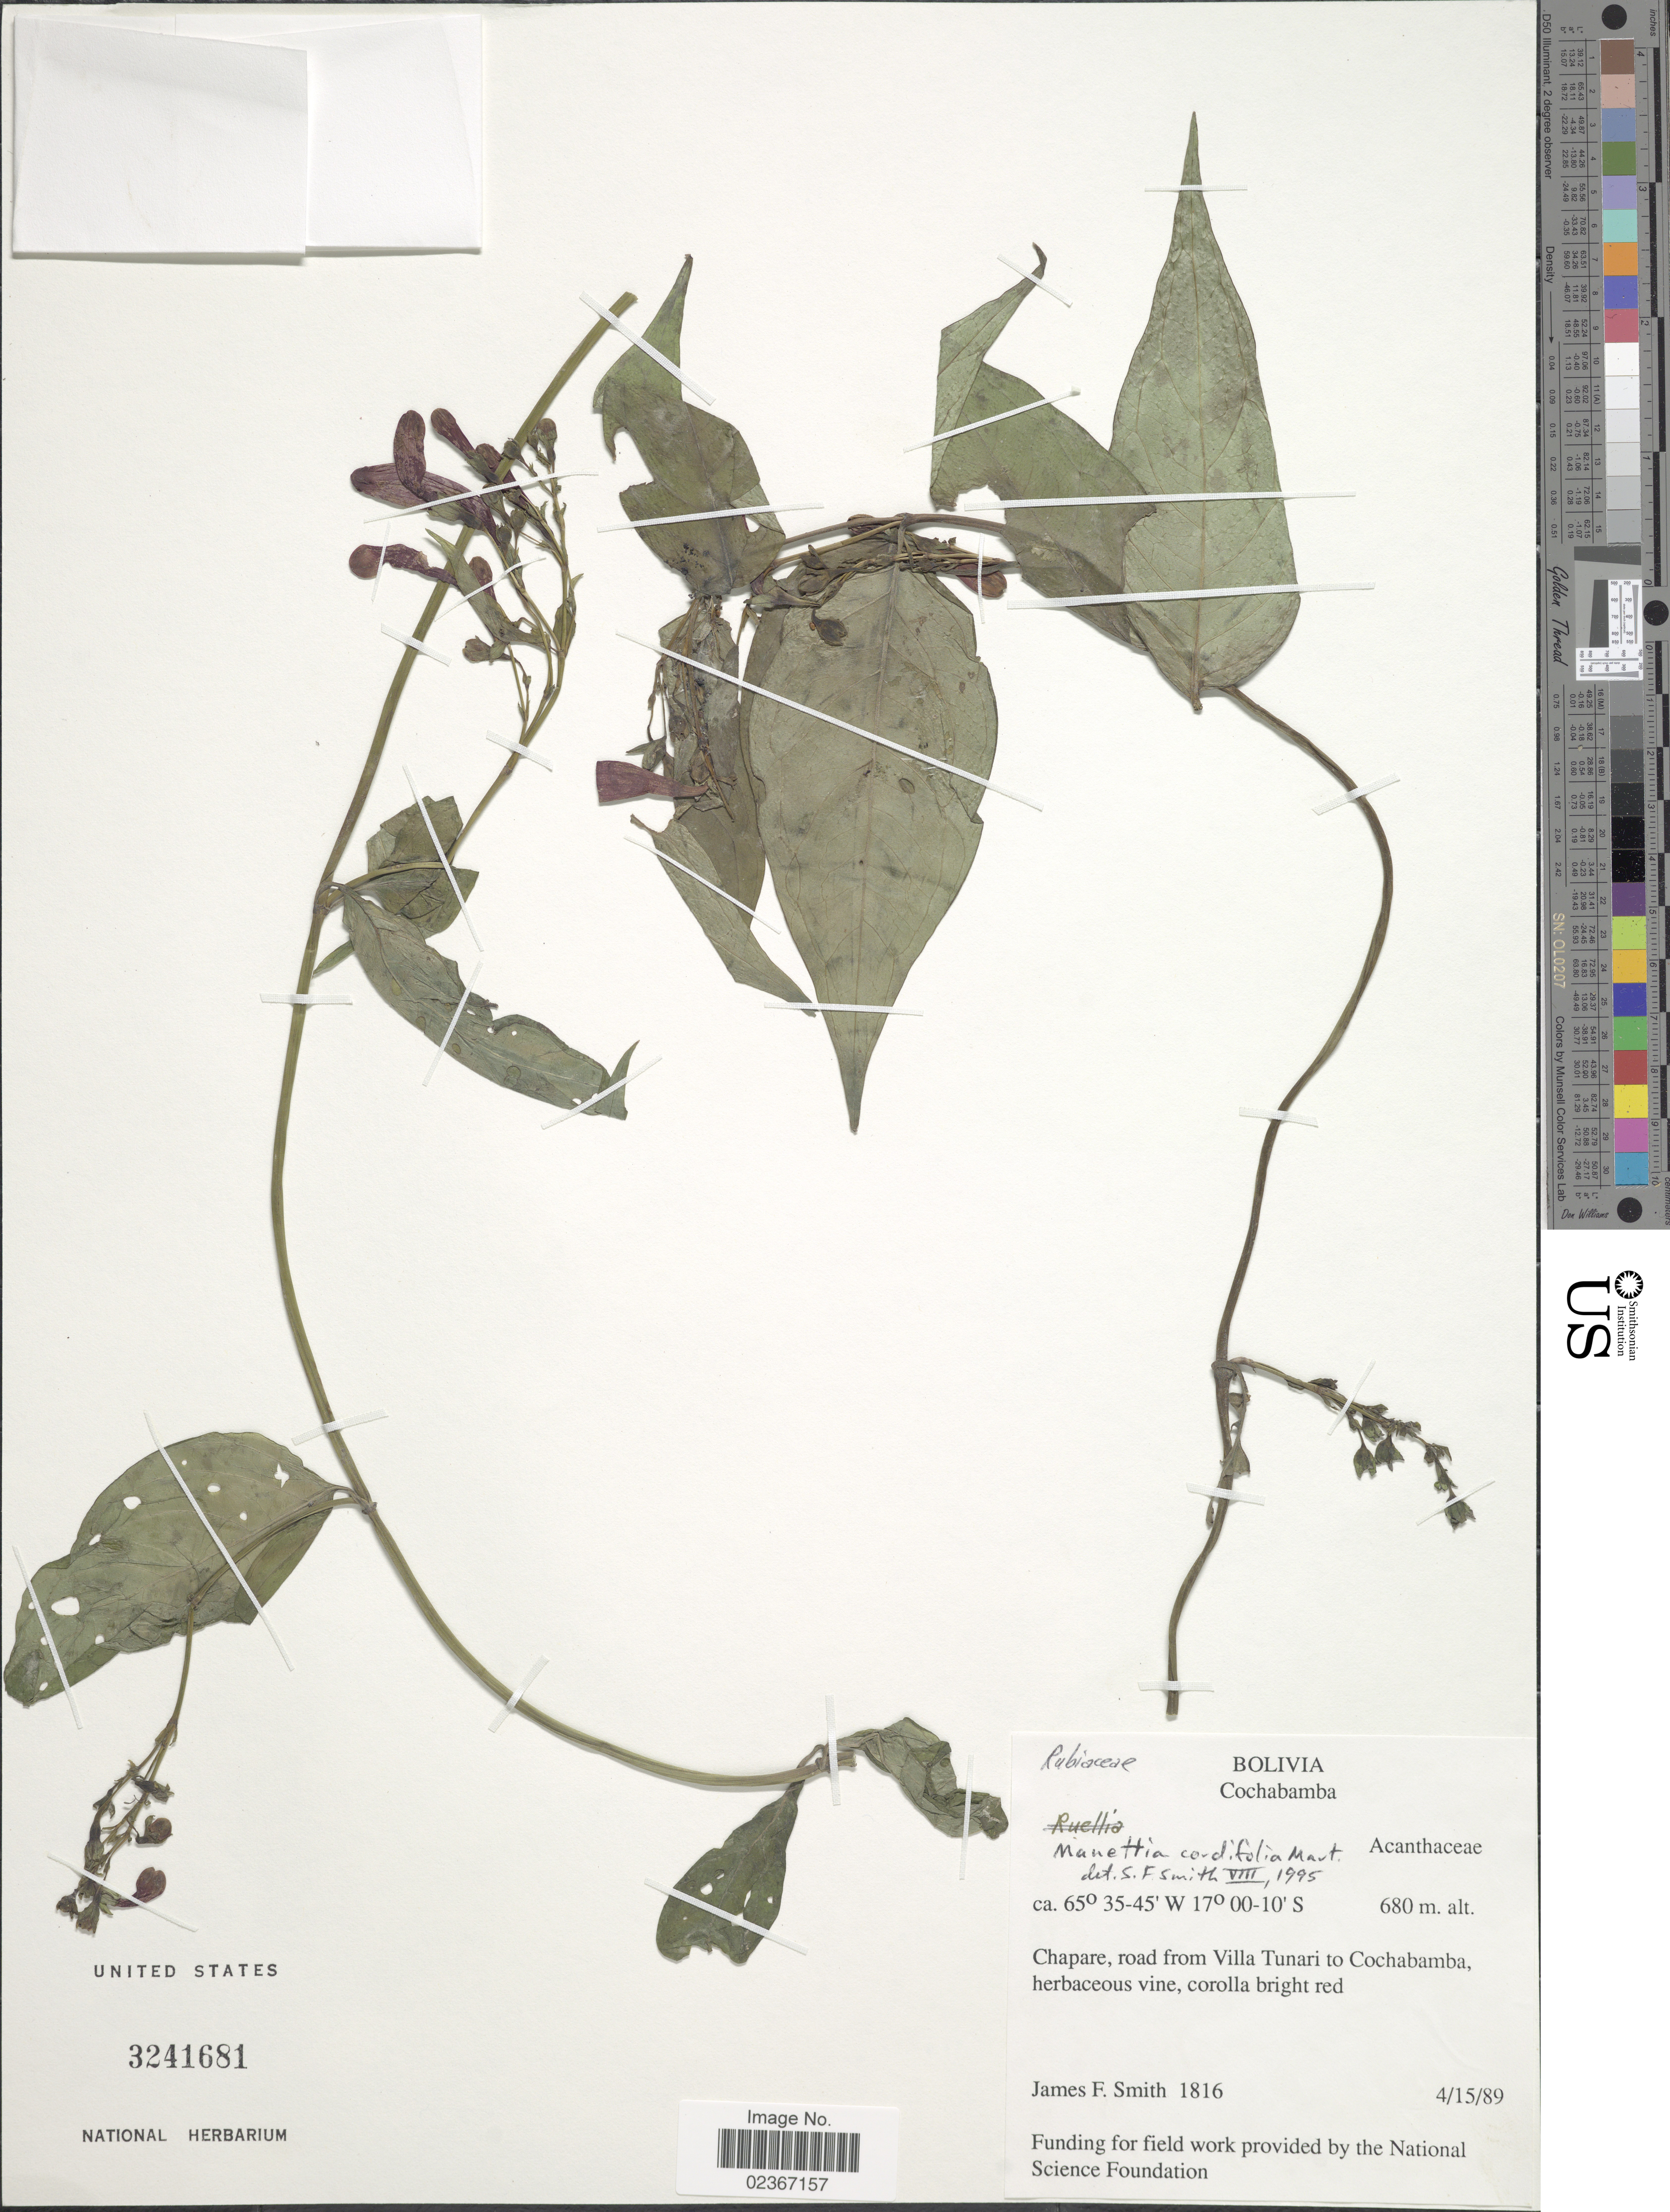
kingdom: Plantae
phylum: Tracheophyta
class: Magnoliopsida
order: Gentianales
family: Rubiaceae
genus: Manettia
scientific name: Manettia cordifolia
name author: Mart.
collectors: J. F. Smith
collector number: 1816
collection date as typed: Transcribed d/m/y: 15/4/89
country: Bolivia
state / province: Cochabamba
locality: Chapare, road from Villa Tunari to Cochabamba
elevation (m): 680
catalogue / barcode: US 3241681